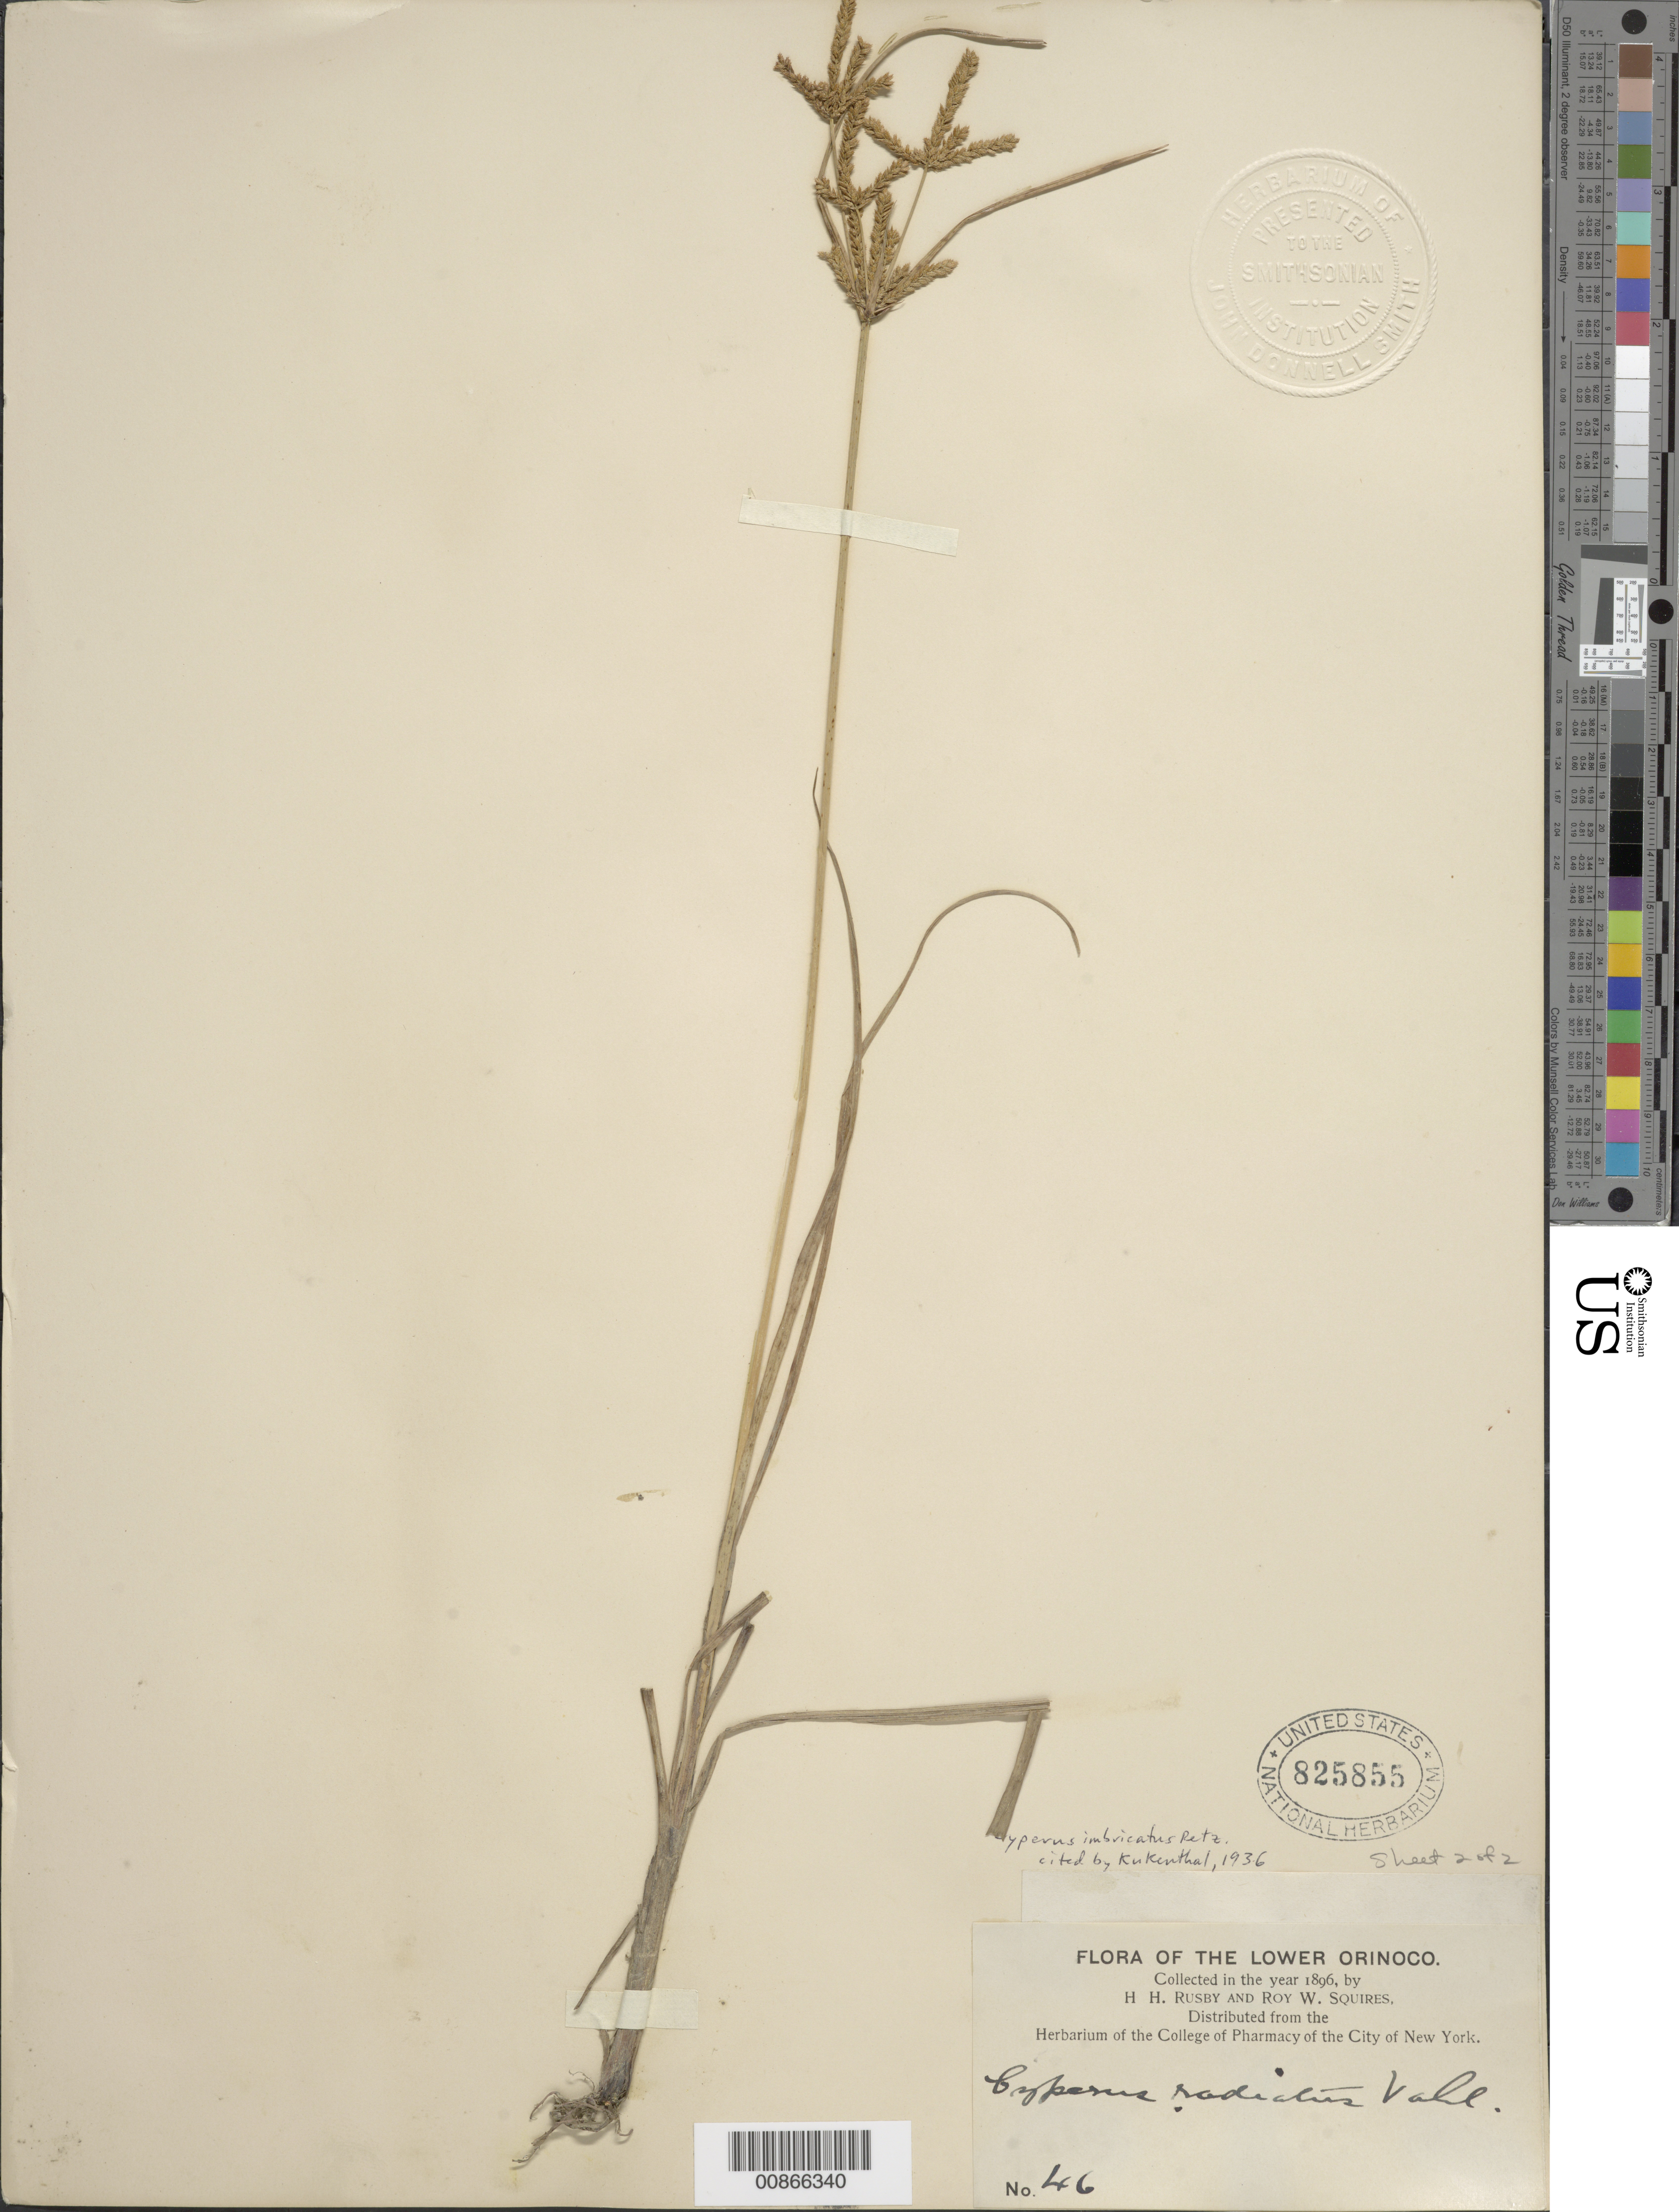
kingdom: Plantae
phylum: Tracheophyta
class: Liliopsida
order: Poales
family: Cyperaceae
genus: Cyperus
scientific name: Cyperus imbricatus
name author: Retz.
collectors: H. H. Rusby & R. Squires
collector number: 46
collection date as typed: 1896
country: Colombia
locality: Lower Orinoco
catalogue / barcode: US 825855